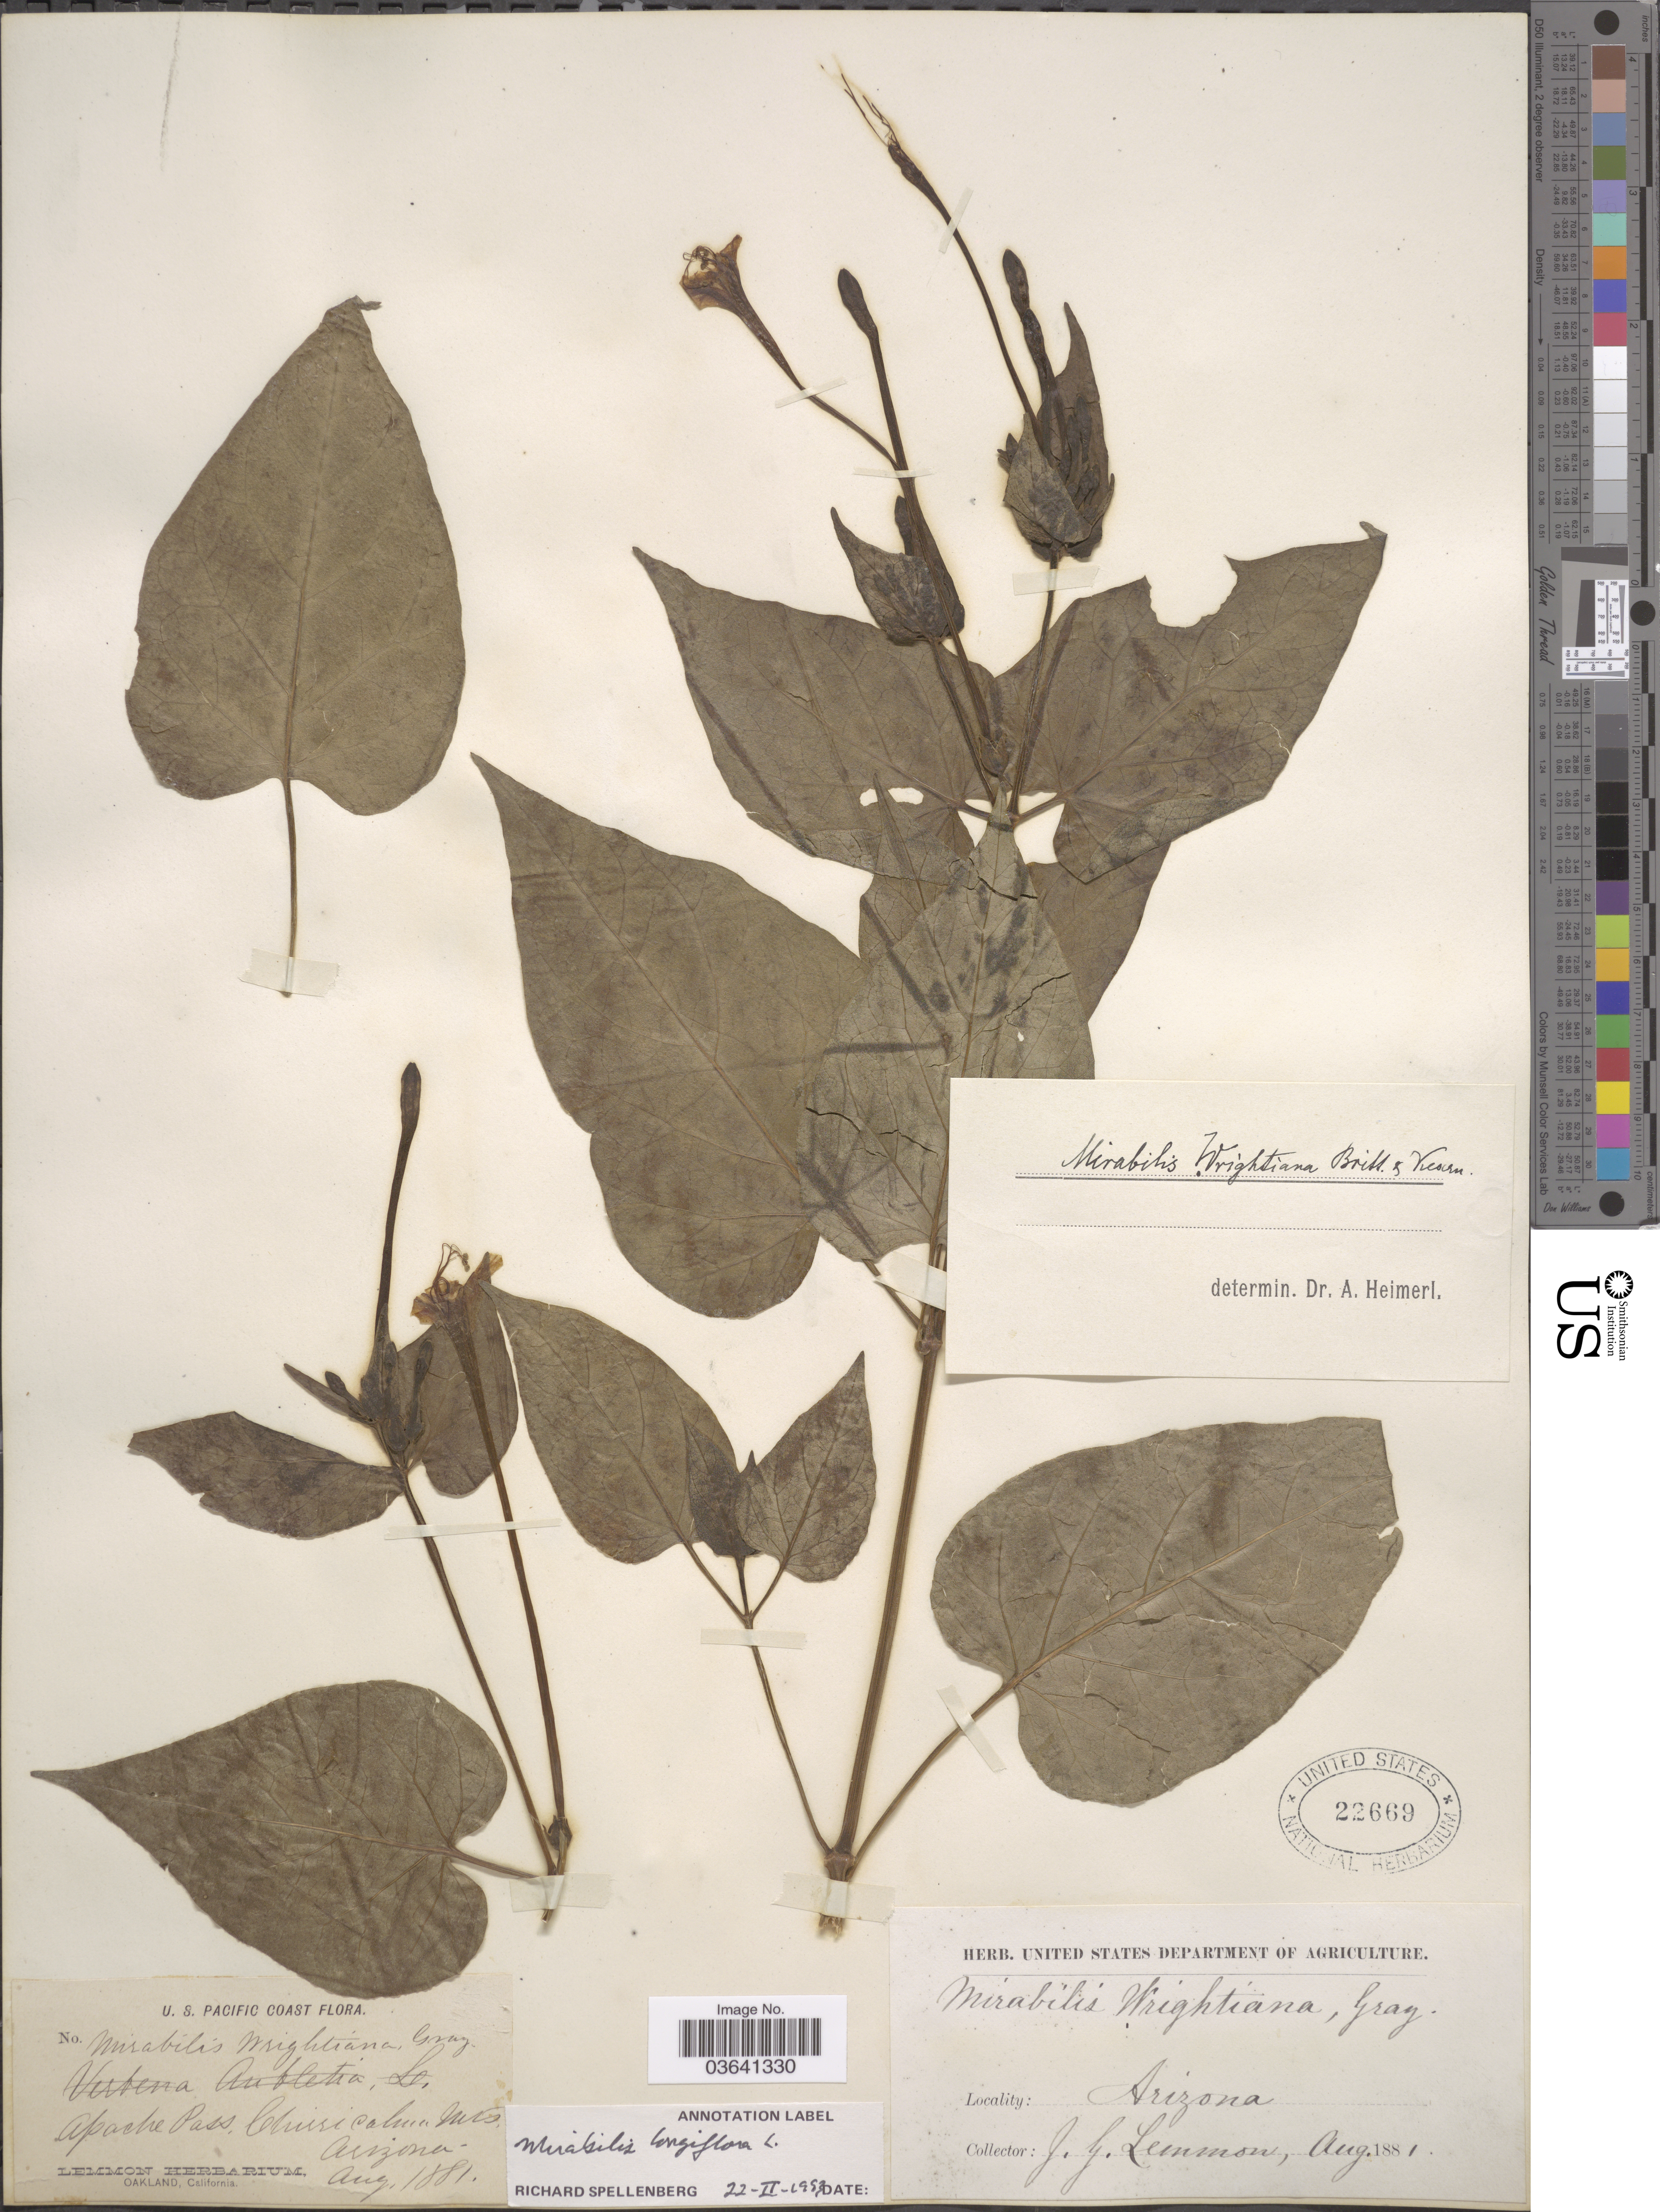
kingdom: Plantae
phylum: Tracheophyta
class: Magnoliopsida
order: Caryophyllales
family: Nyctaginaceae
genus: Mirabilis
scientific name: Mirabilis wrightiana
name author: A. Gray & Britton ex Kearney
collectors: J. Lemmon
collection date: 1881-08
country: United States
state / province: Arizona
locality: U. S. Pacific Coast. Apache Pass, Chiricahua Mts.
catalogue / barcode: US 22669